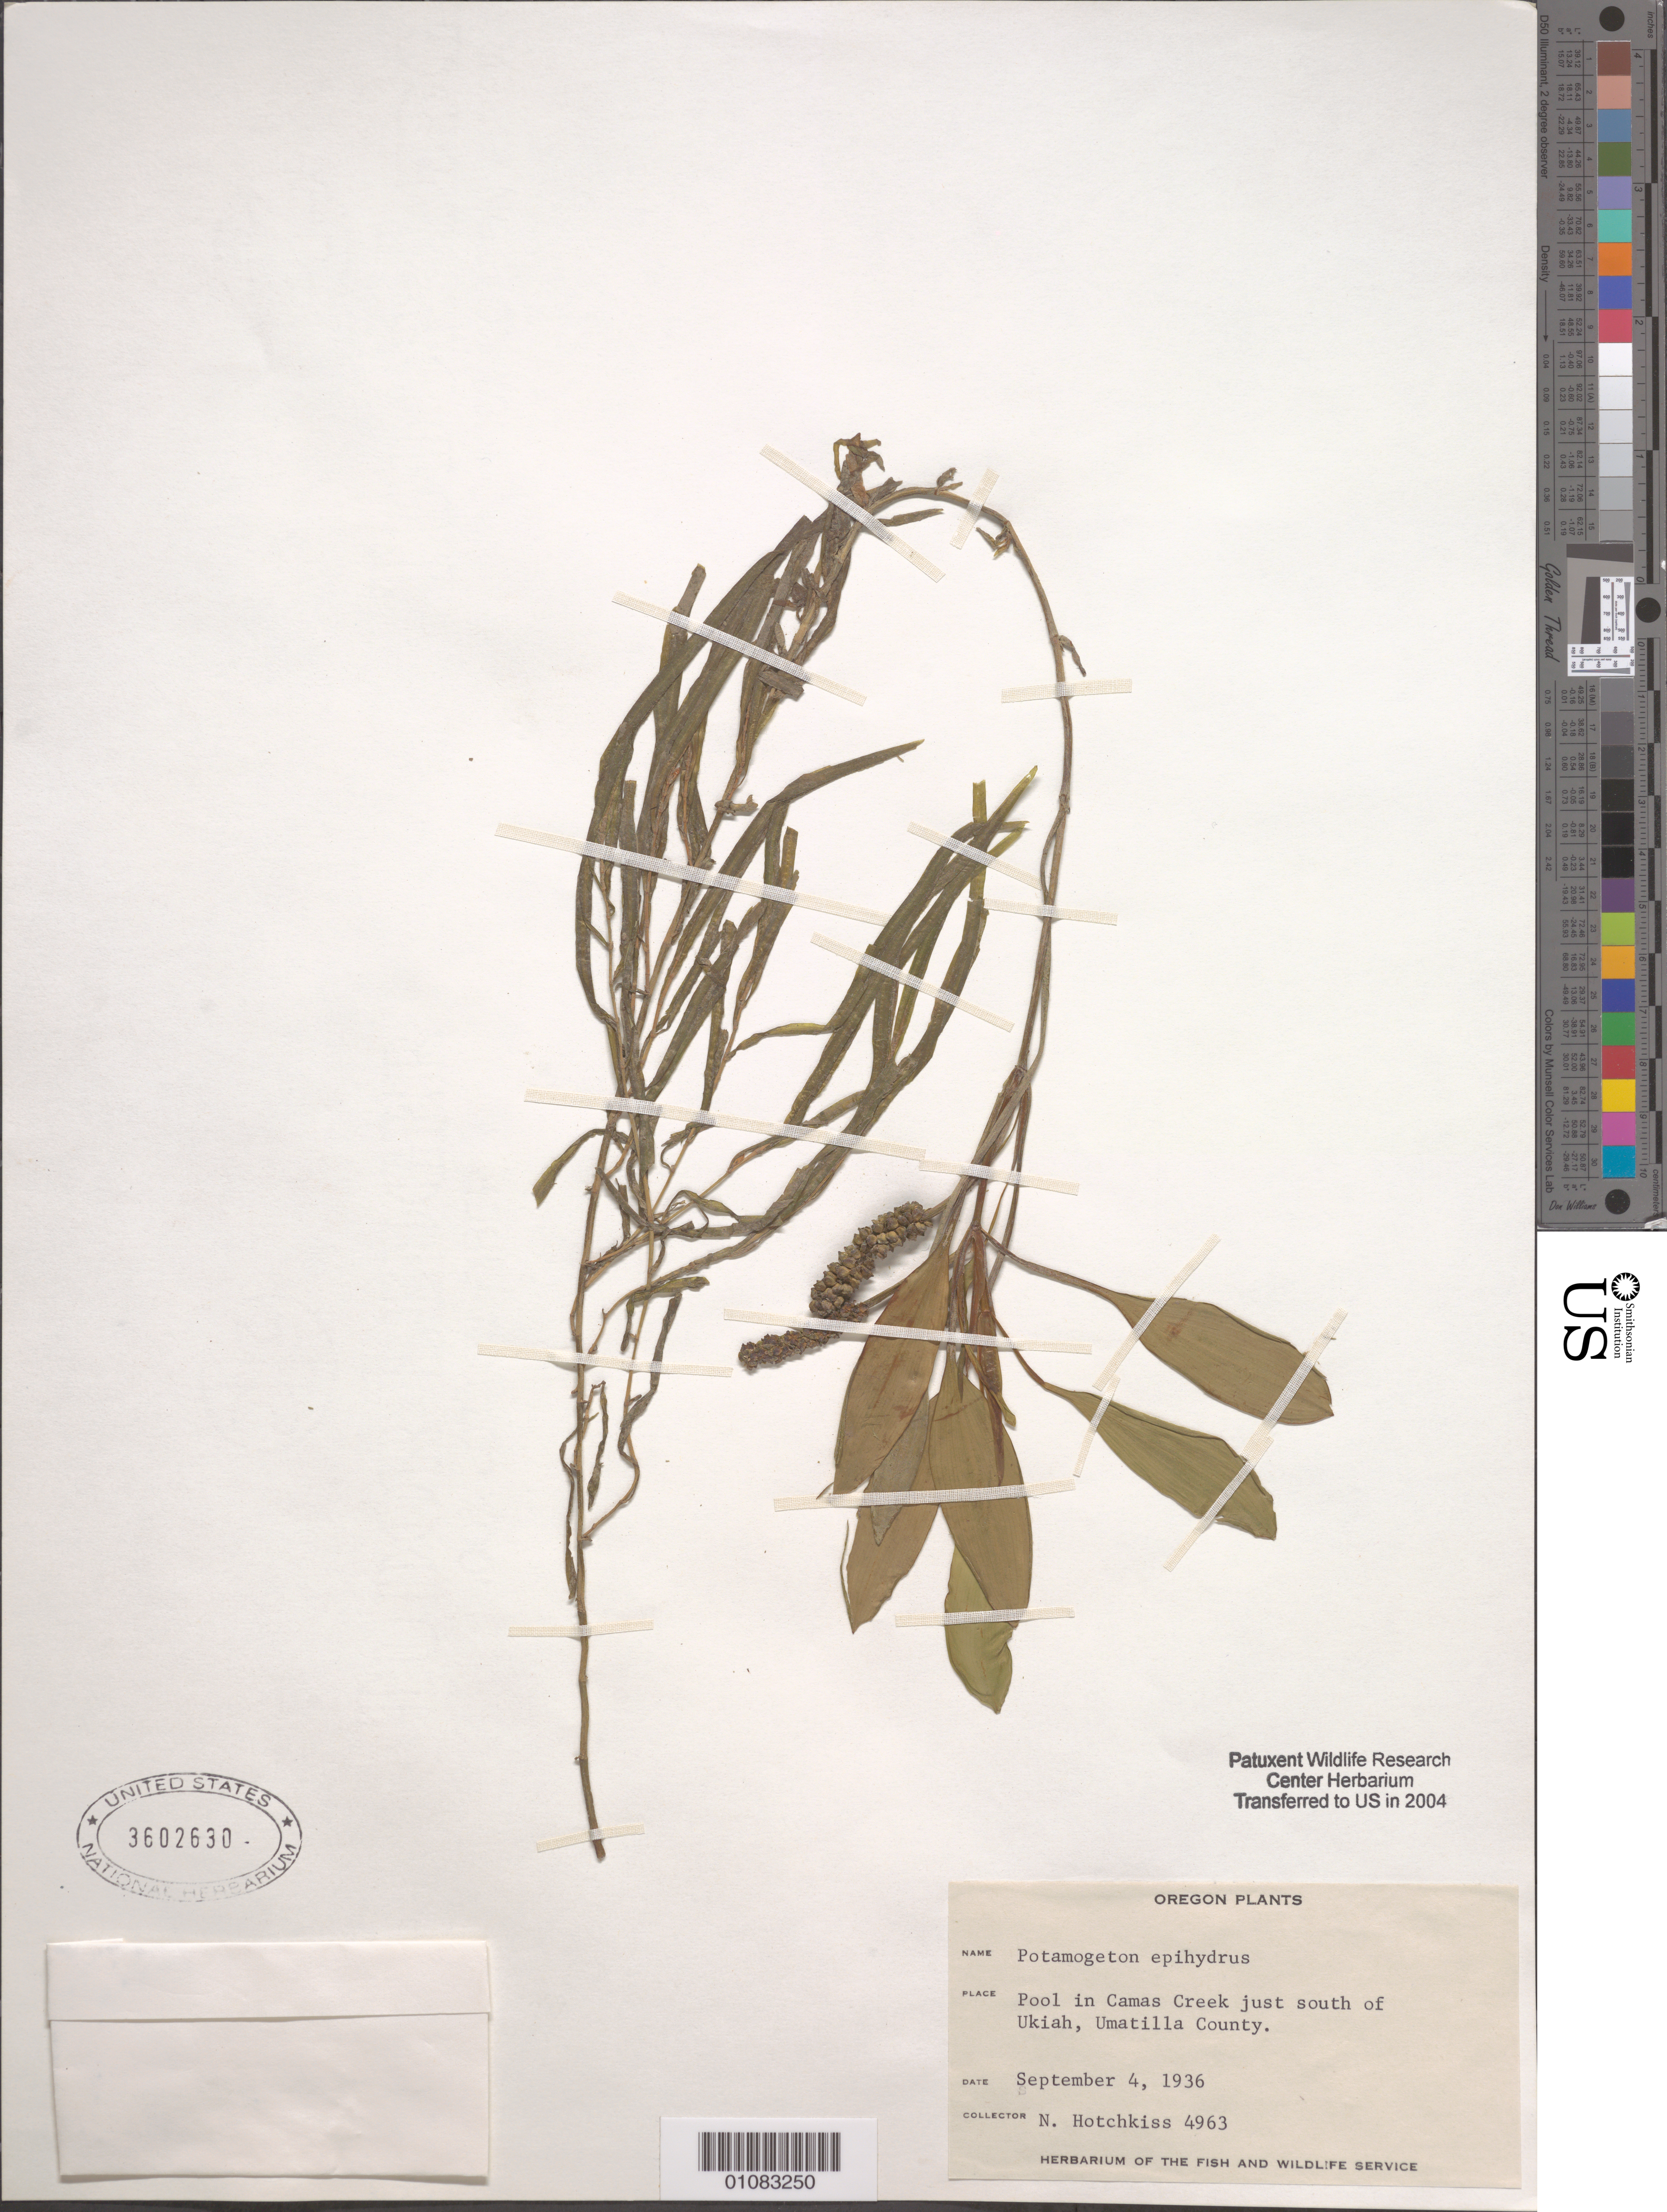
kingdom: Plantae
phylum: Tracheophyta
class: Liliopsida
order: Alismatales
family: Potamogetonaceae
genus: Potamogeton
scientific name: Potamogeton epihydrus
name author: Raf.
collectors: N. Hotchkiss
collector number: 4963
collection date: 1936-09-04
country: United States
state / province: Oregon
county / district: Umatilla County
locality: just S of Ukiah, Camas Creek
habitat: Pool.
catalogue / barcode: US 3602630